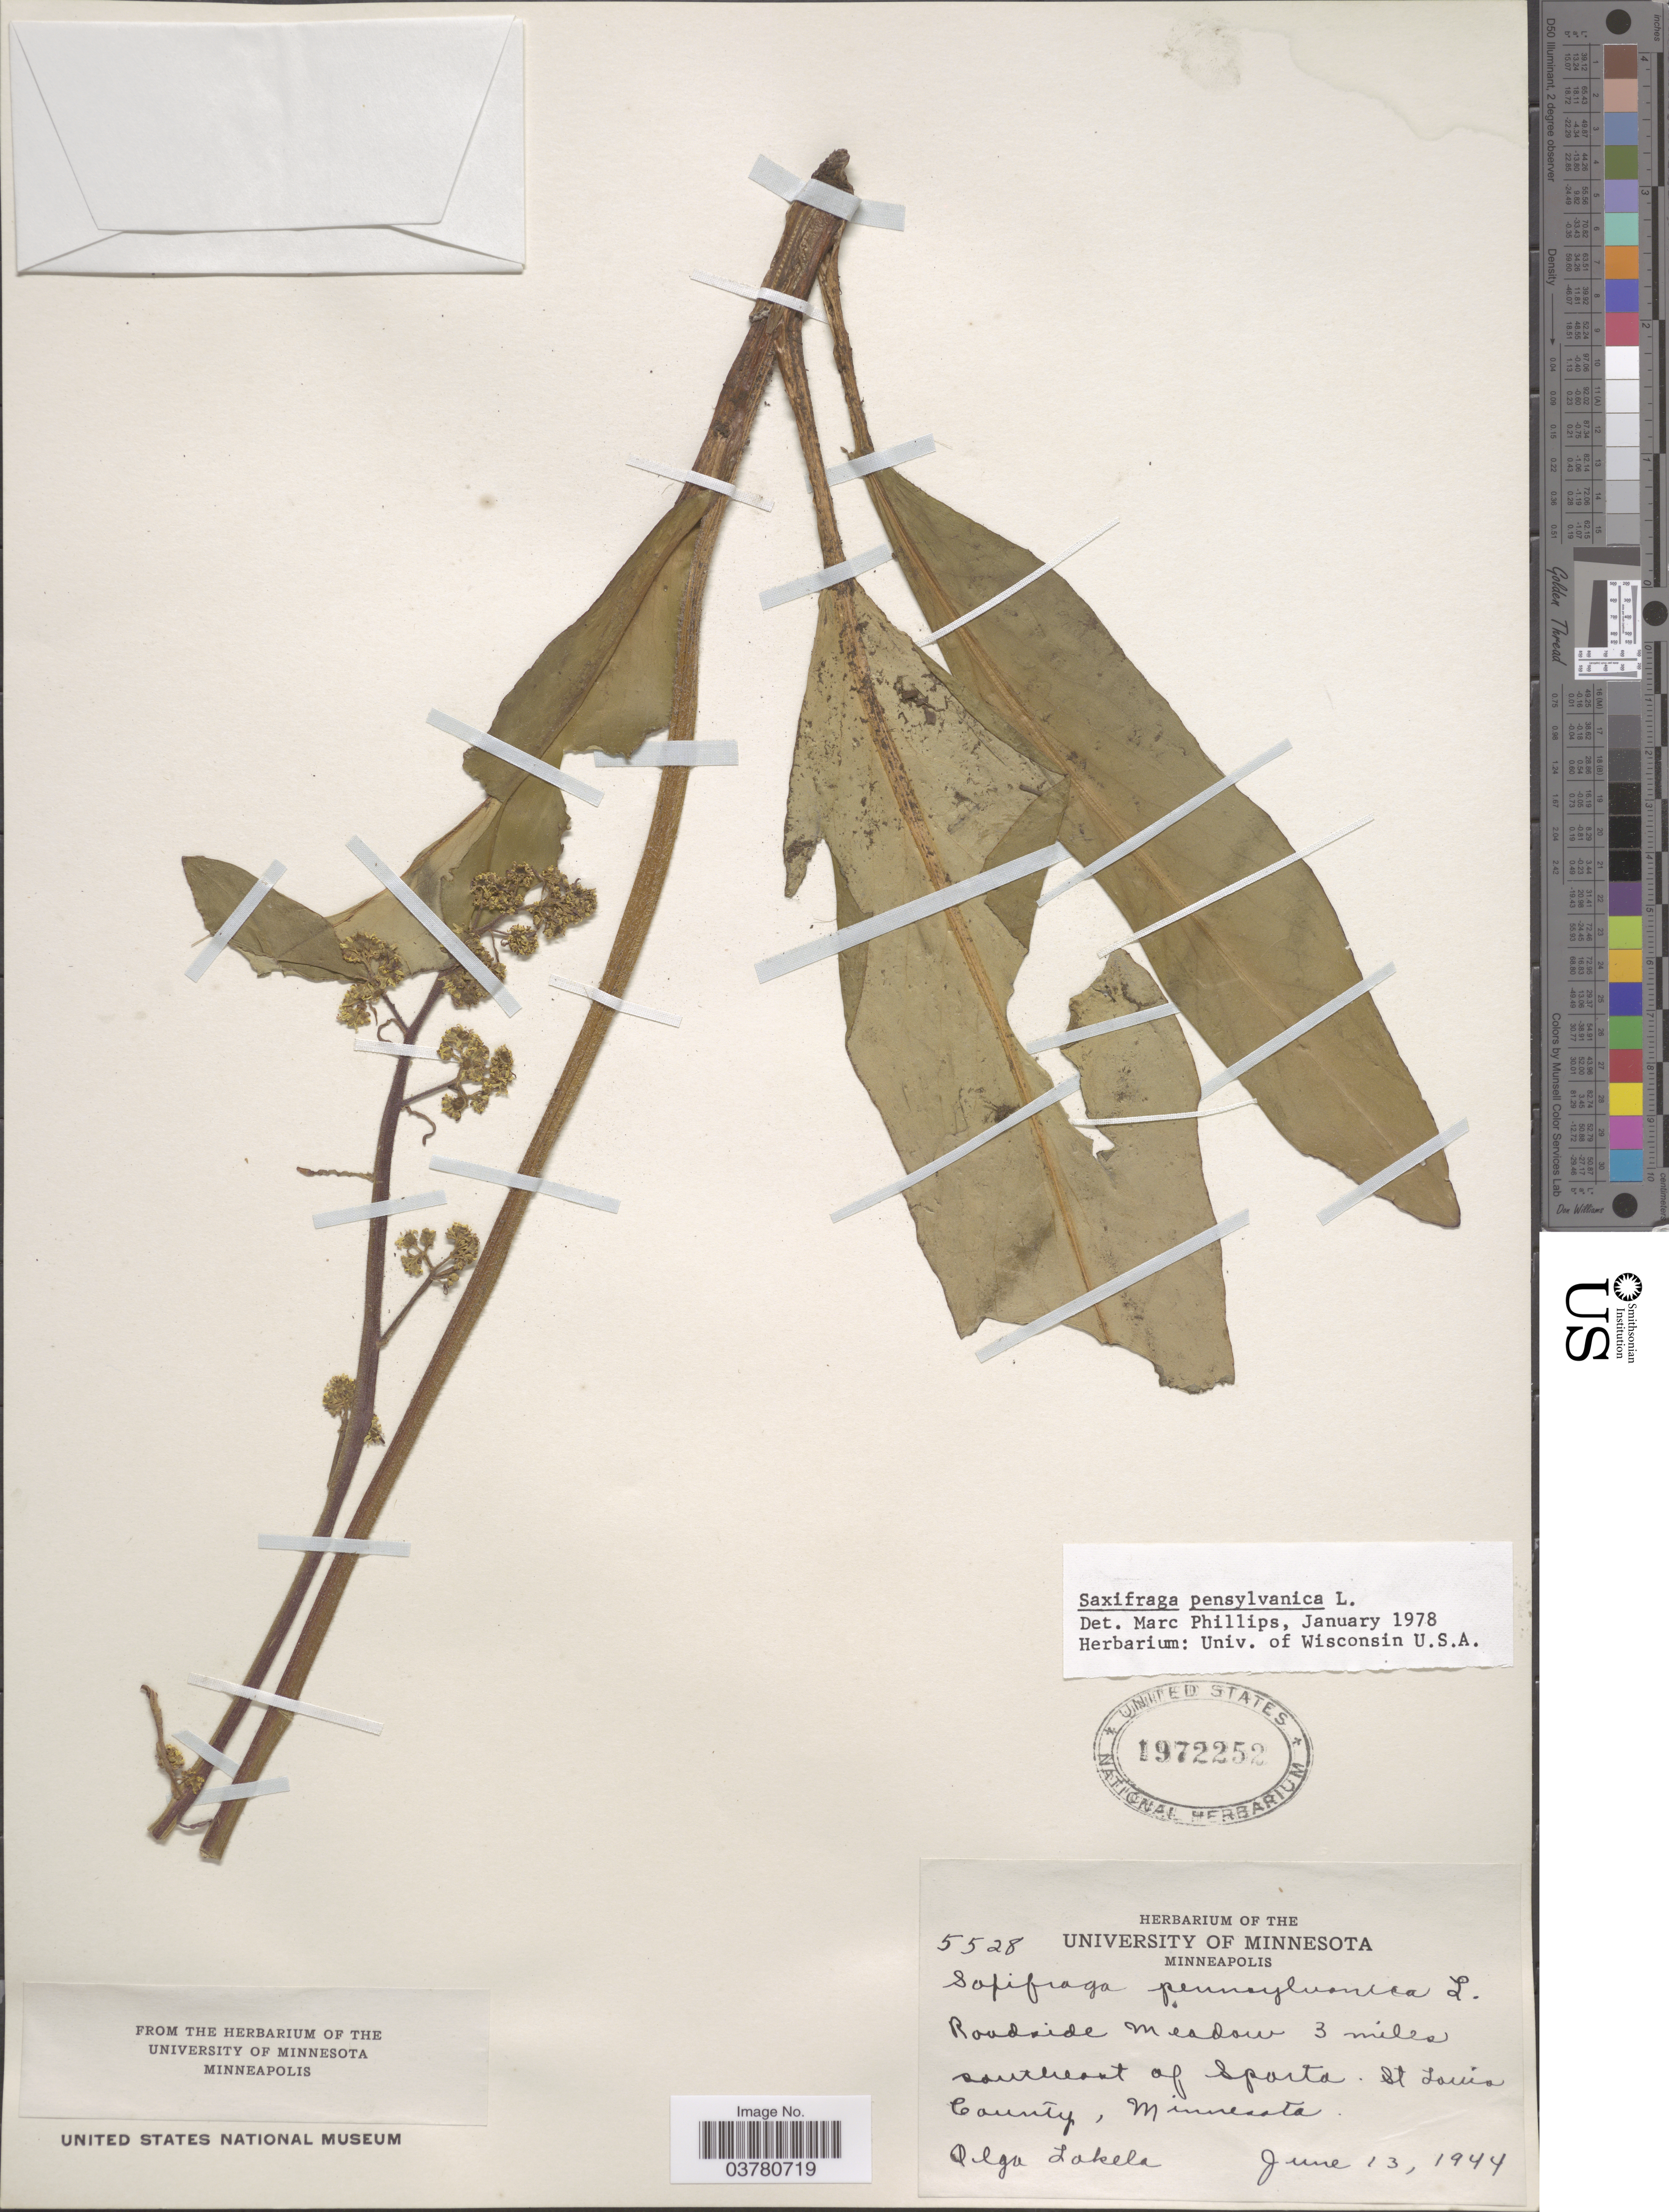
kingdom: Plantae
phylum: Tracheophyta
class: Magnoliopsida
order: Saxifragales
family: Saxifragaceae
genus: Micranthes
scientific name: Micranthes pensylvanica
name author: (L.) Haw.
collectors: O. K. Lakela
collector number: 5528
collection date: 1944-06-13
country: United States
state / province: Minnesota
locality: Roadside meadow 3 miles southeast of Sparta. St. Louis County.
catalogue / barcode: US 1972252